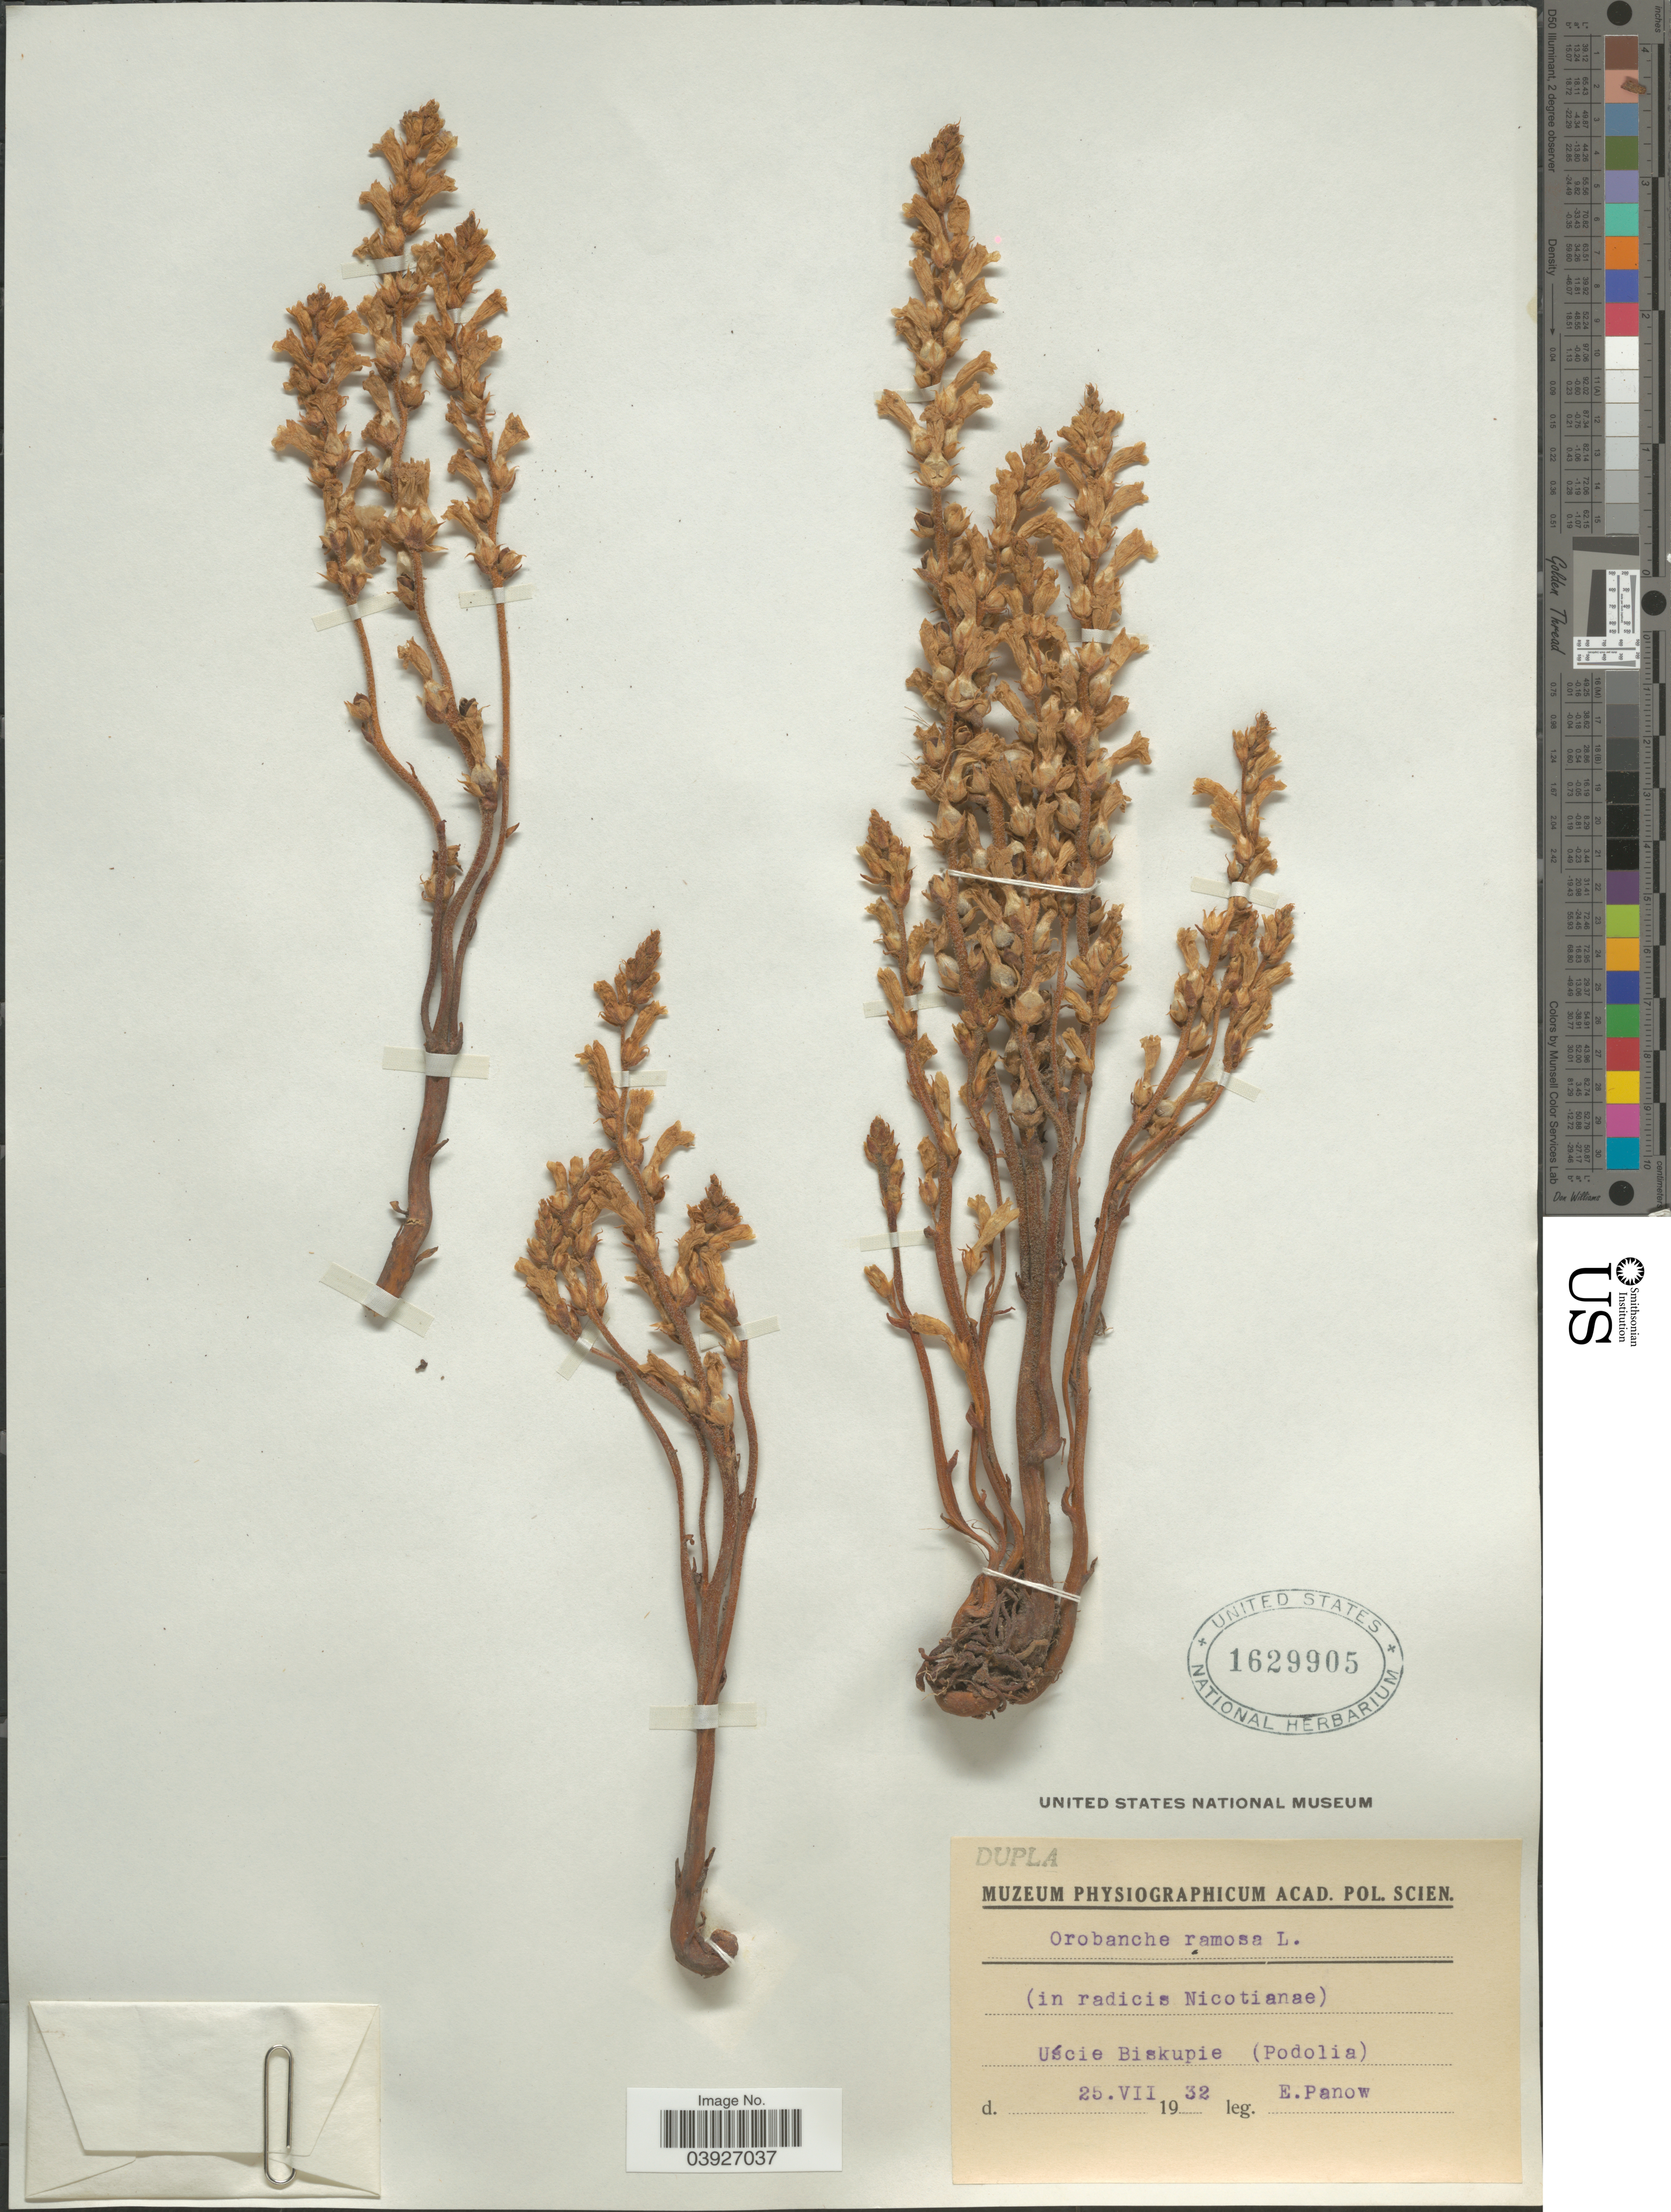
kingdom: Plantae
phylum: Tracheophyta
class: Magnoliopsida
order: Lamiales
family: Orobanchaceae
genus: Orobanche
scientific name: Orobanche ramosa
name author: L.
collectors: E. Panow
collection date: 1932-07-25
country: Ukraine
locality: Uście Biskupie (Podolia).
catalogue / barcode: US 1629905